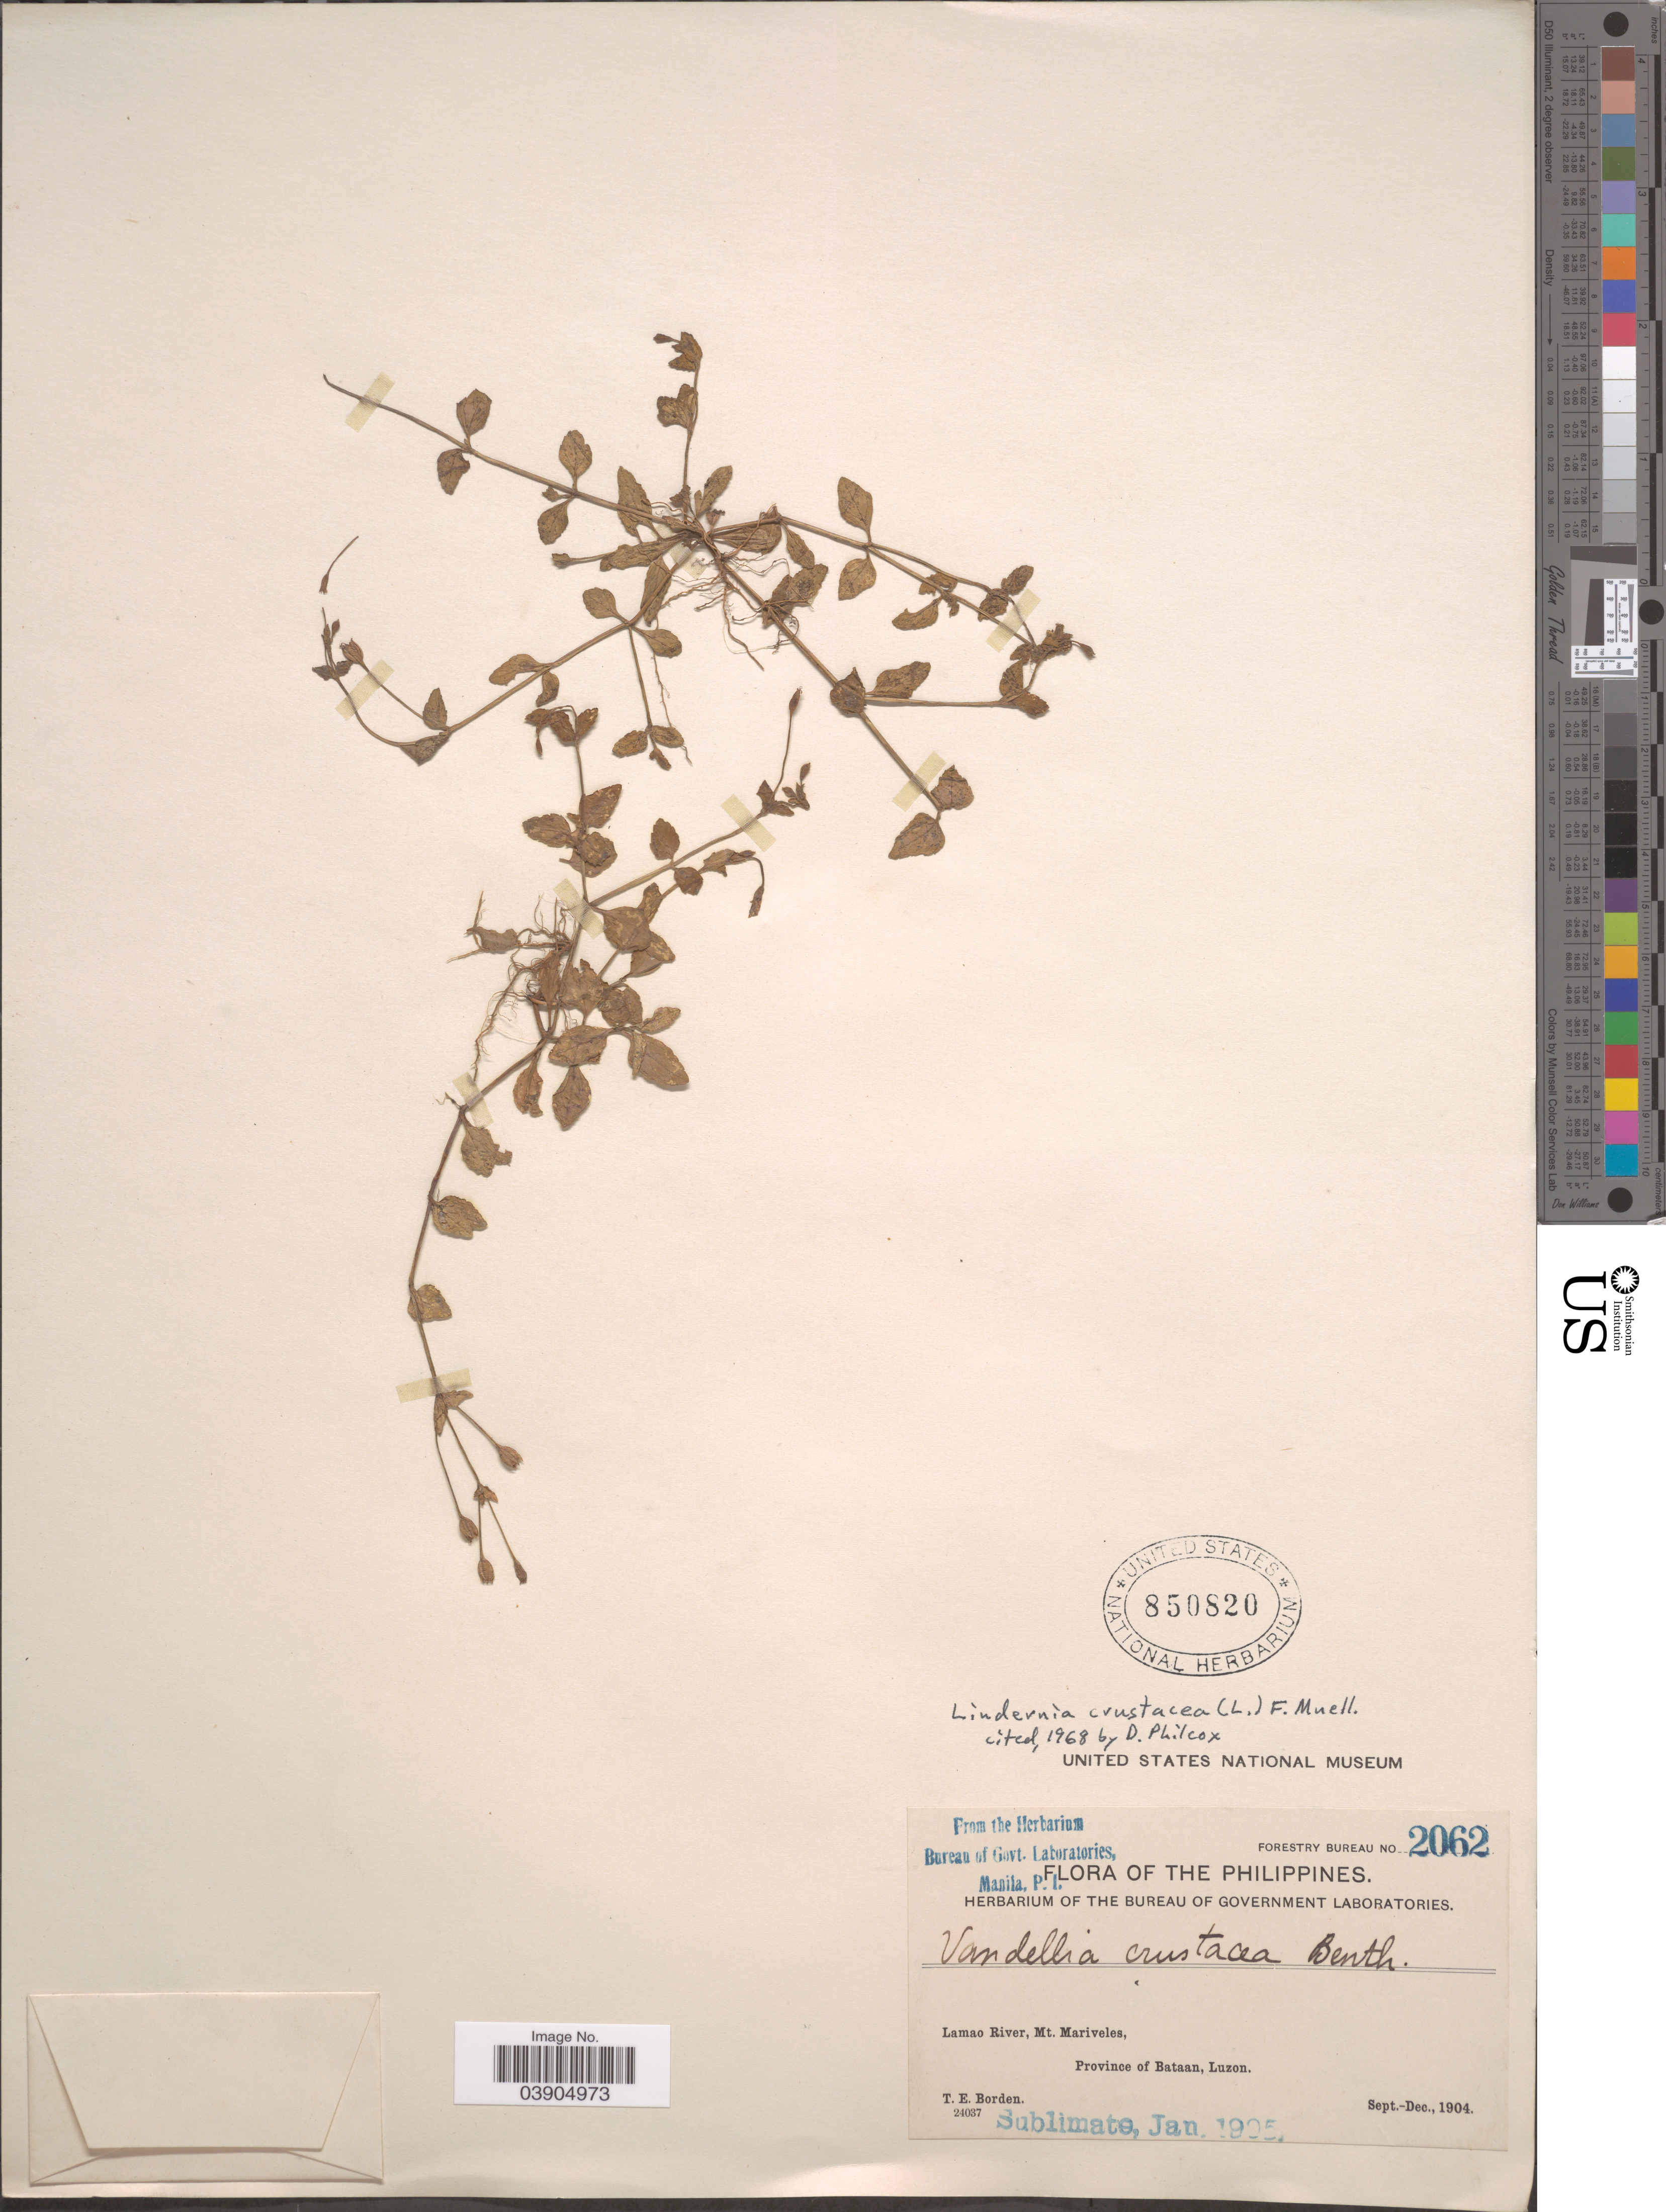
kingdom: Plantae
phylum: Tracheophyta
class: Magnoliopsida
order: Lamiales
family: Linderniaceae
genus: Lindernia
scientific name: Lindernia crustacea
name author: (L.) F. Muell.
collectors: T. E. Borden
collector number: Forestry Bureau 2062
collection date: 1904-09/1904-12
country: Philippines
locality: Lamao River, Mt. Mariveles, Province of Bataan, Luzon.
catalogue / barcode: US 850820